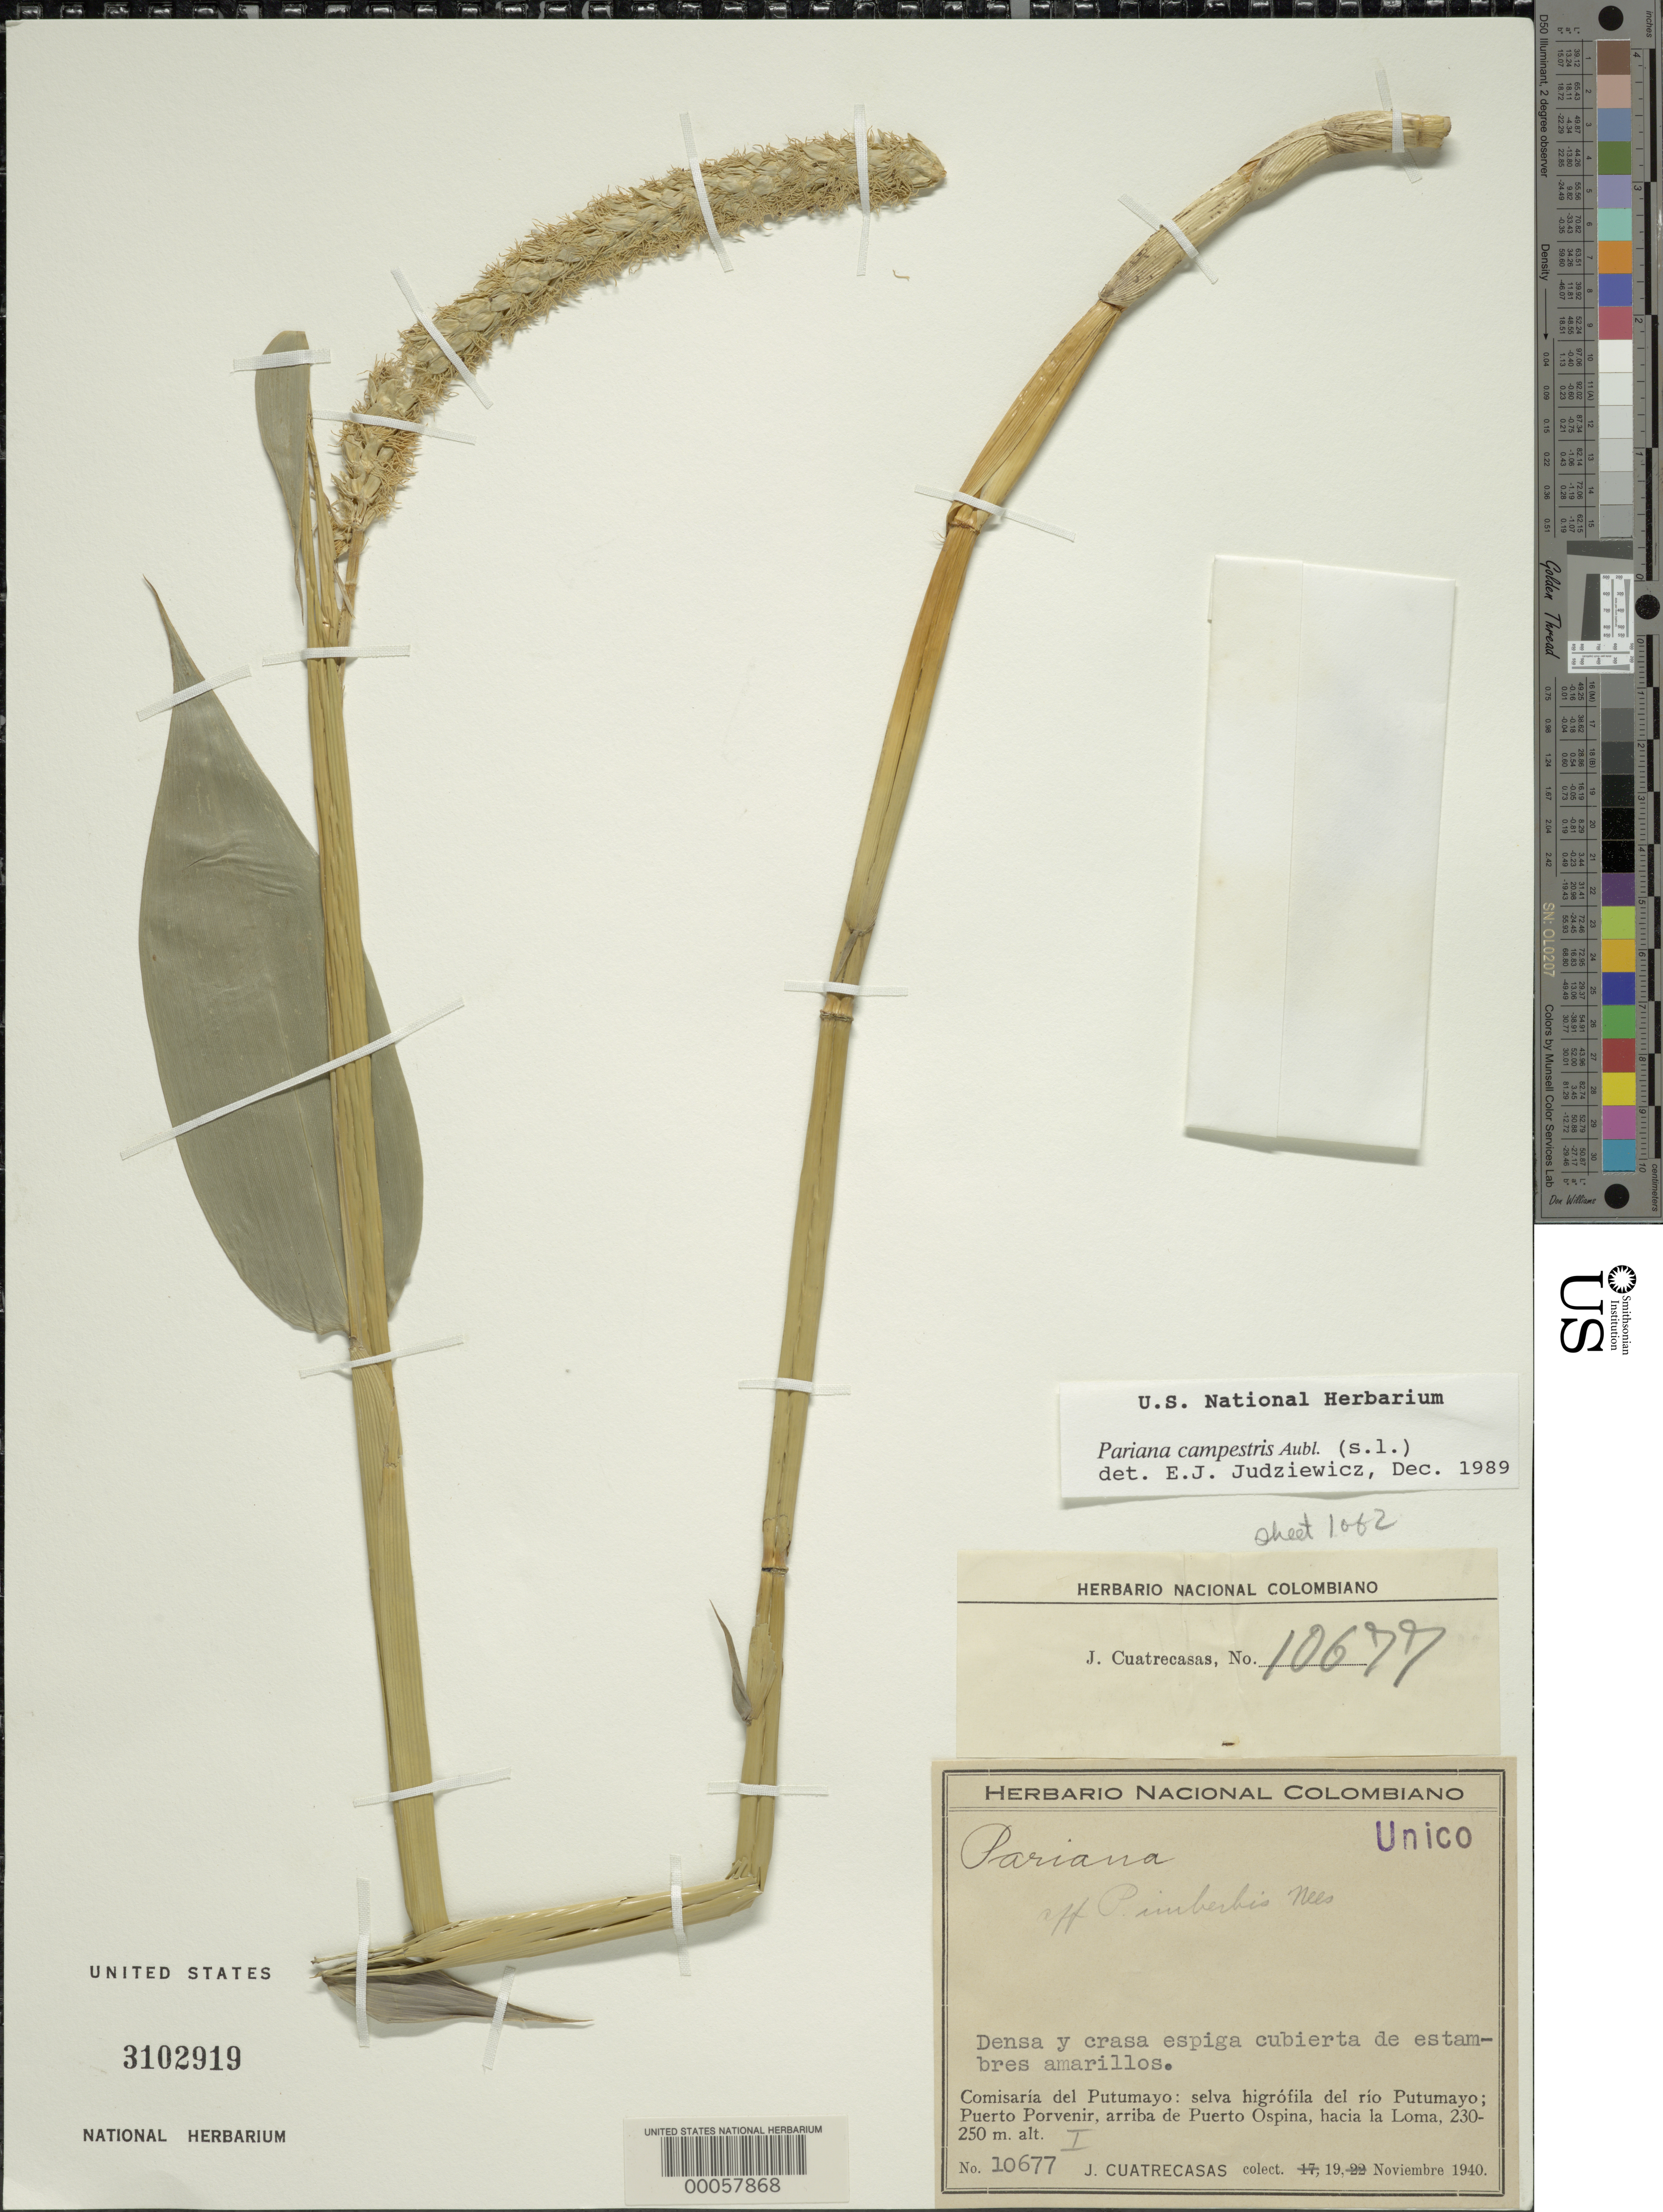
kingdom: Plantae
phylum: Tracheophyta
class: Liliopsida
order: Poales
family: Poaceae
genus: Pariana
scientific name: Pariana imberbis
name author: Nees in Mart.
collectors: J. Cuatrecasas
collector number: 10677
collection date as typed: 19 Nov 1940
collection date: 1940-11-19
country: Colombia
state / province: Putumayo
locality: Puerto Povenir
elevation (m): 230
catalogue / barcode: US 3102919